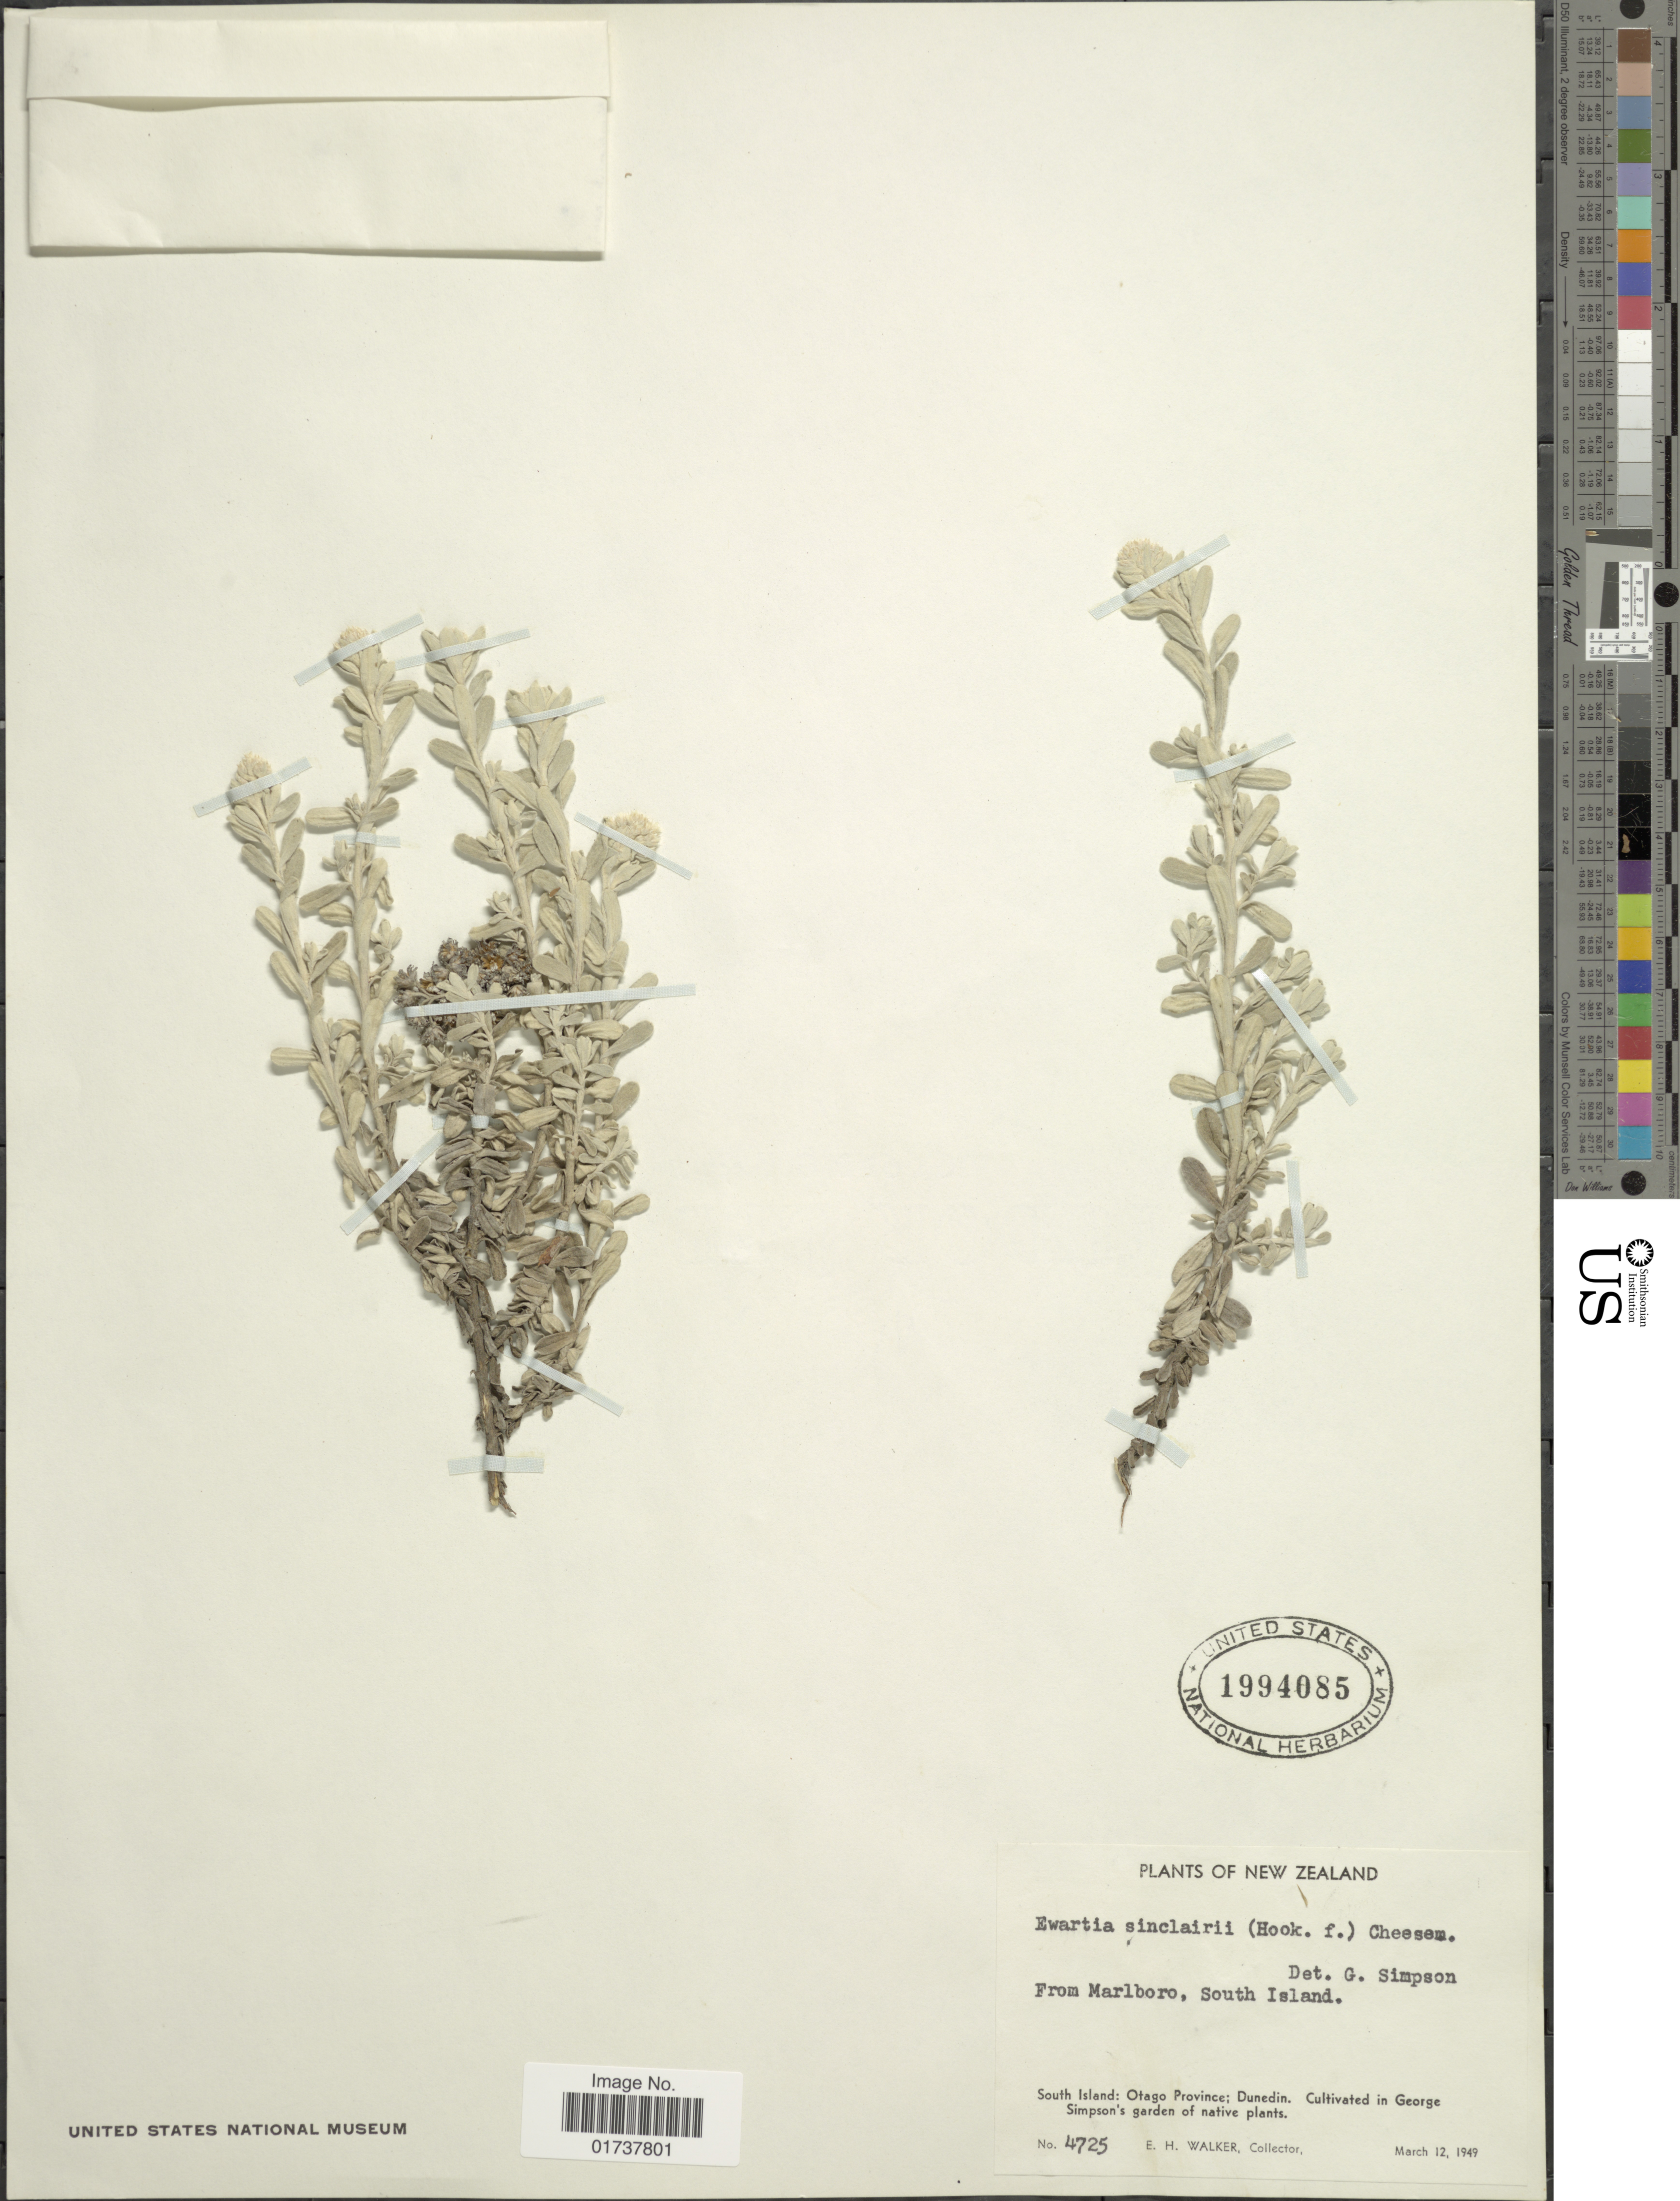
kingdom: Plantae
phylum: Tracheophyta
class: Magnoliopsida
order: Asterales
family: Asteraceae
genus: Ewartia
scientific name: Ewartia sinclairii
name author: Cheeseman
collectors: E. H. Walker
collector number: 4725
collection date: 1949-03-12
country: New Zealand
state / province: Otago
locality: From Marlboro, South Island: Otago Province: Dunedin, Cultivated in George Simpson's garden of native plants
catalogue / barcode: US 1994085